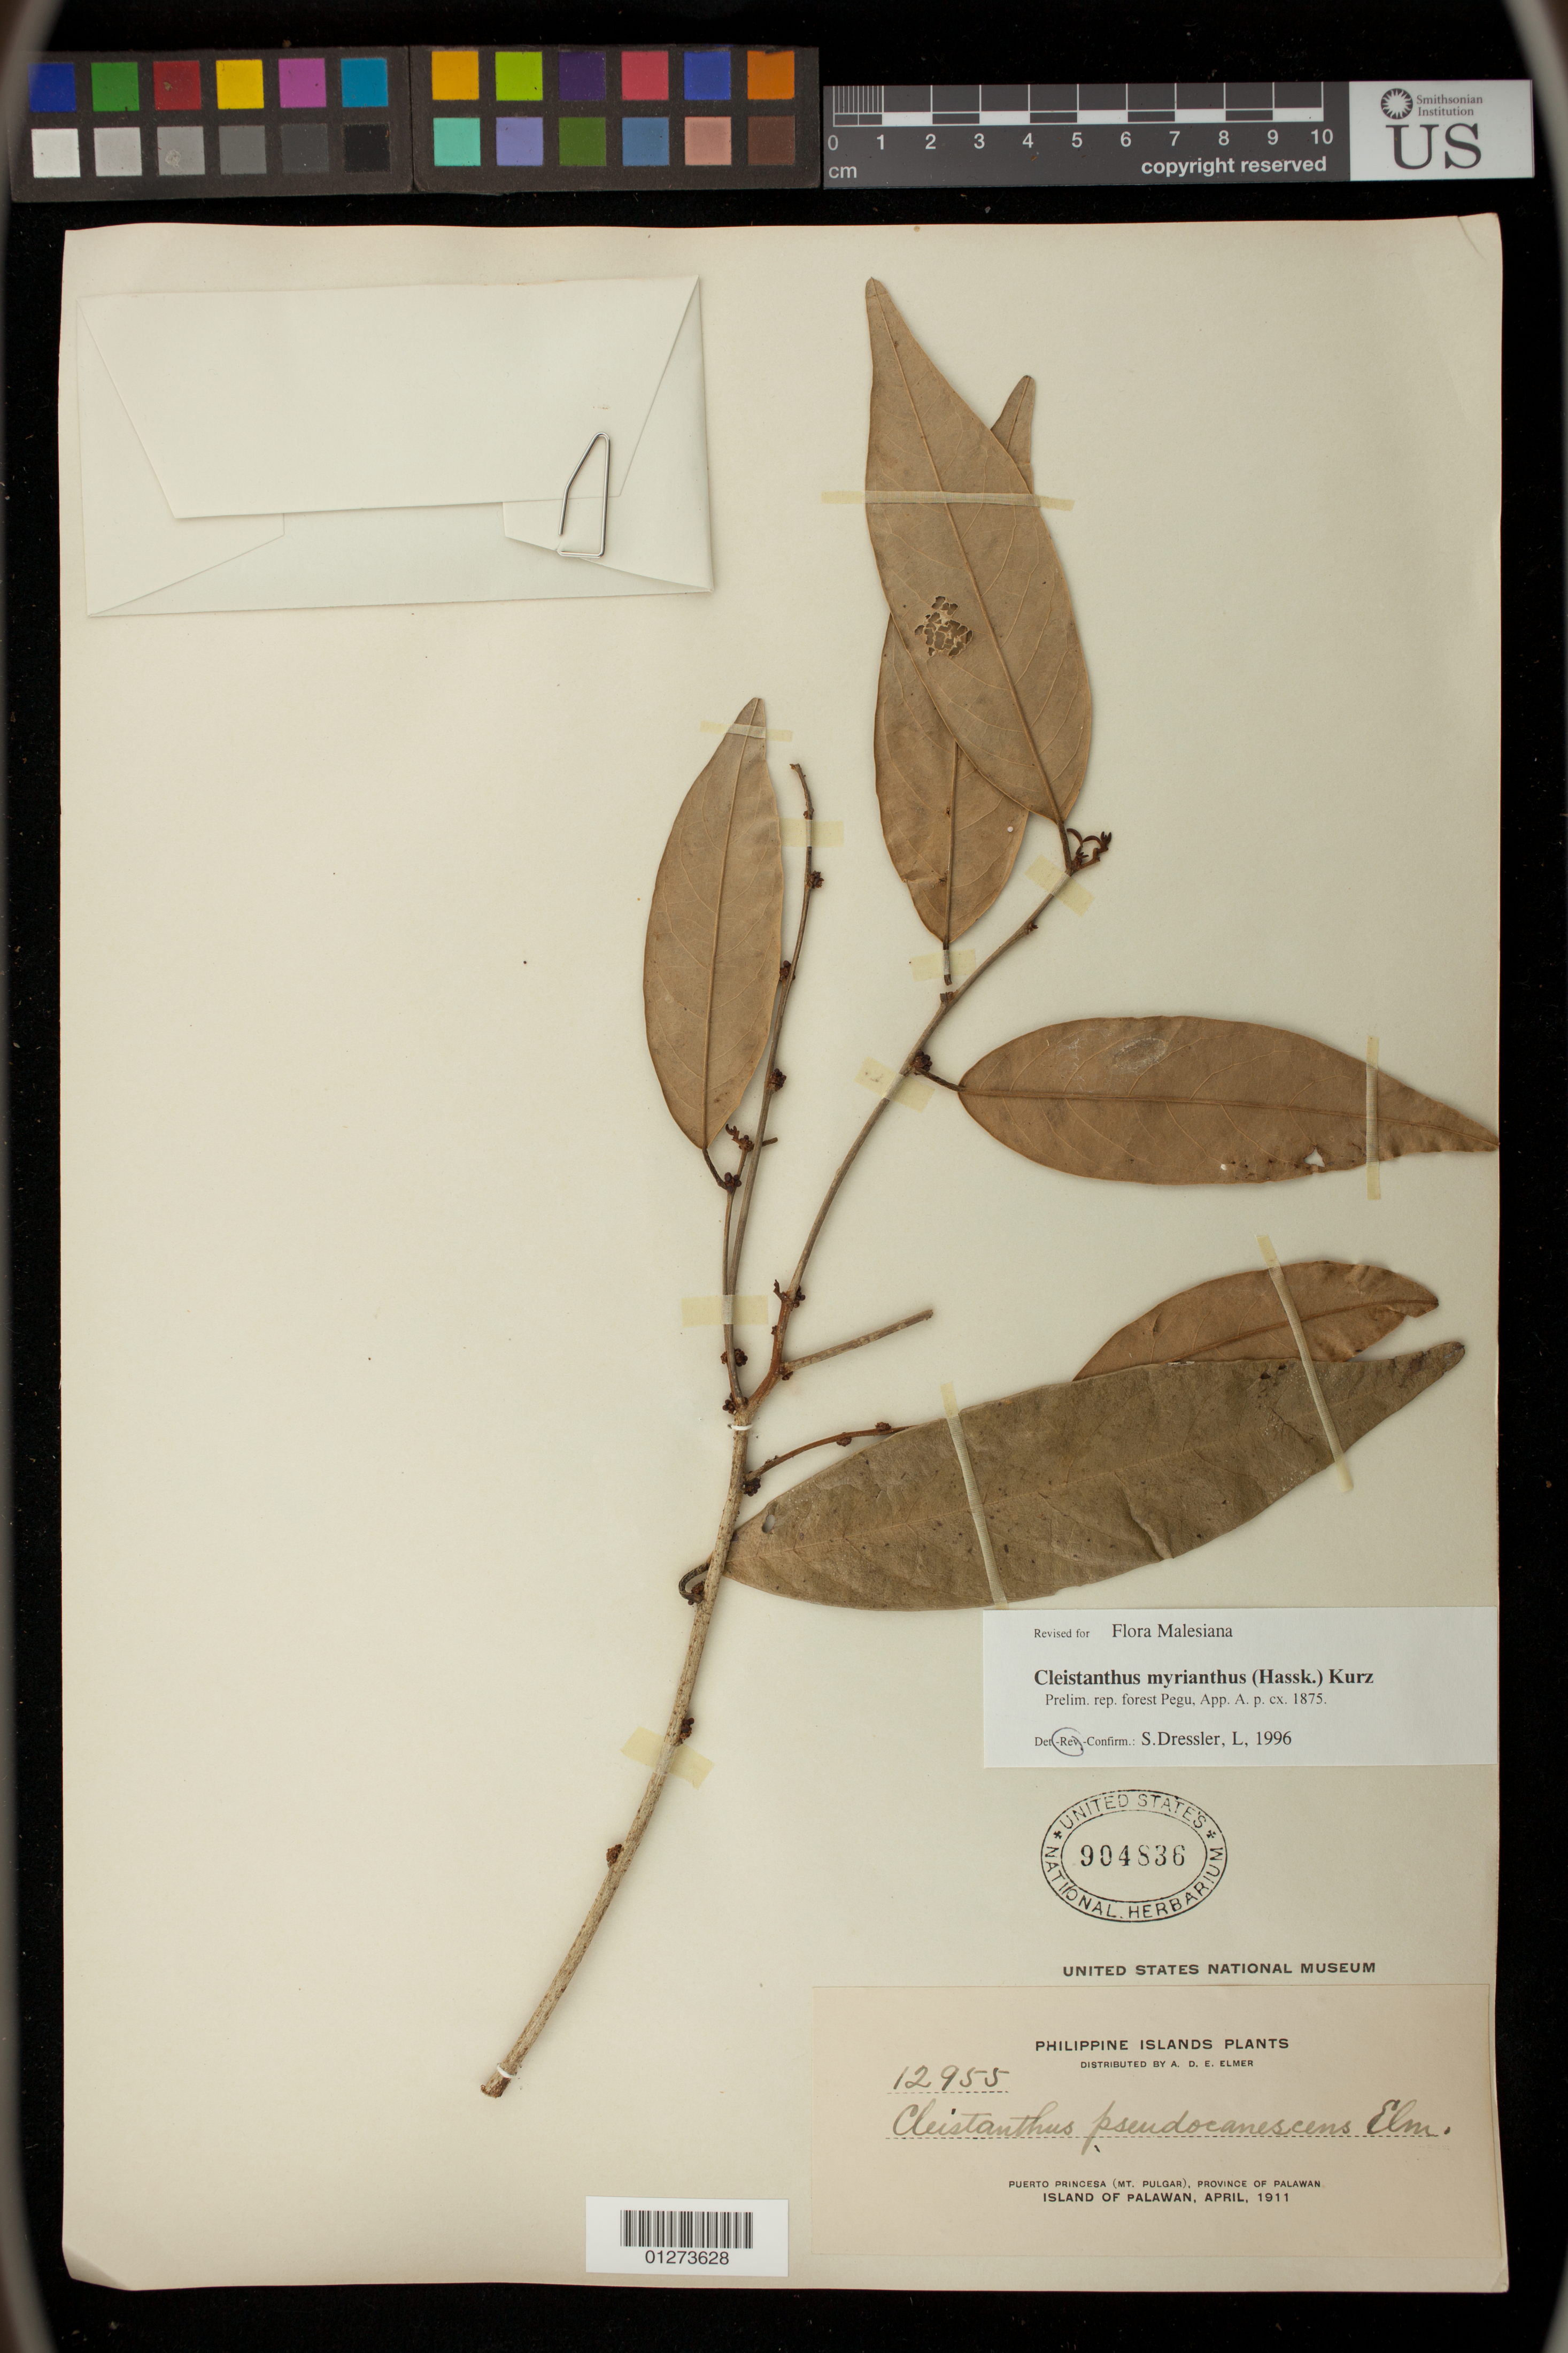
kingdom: Plantae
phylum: Tracheophyta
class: Magnoliopsida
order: Malpighiales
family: Phyllanthaceae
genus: Cleistanthus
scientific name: Cleistanthus myrianthus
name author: (Hassk.) Kurz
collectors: A. D. E. Elmer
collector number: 12955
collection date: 1911-04-01/1911-04-30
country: Philippines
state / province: Mimaropa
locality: Puerto Princesa (Mt. Pulgar), Province of Palawan Island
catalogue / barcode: US 904836